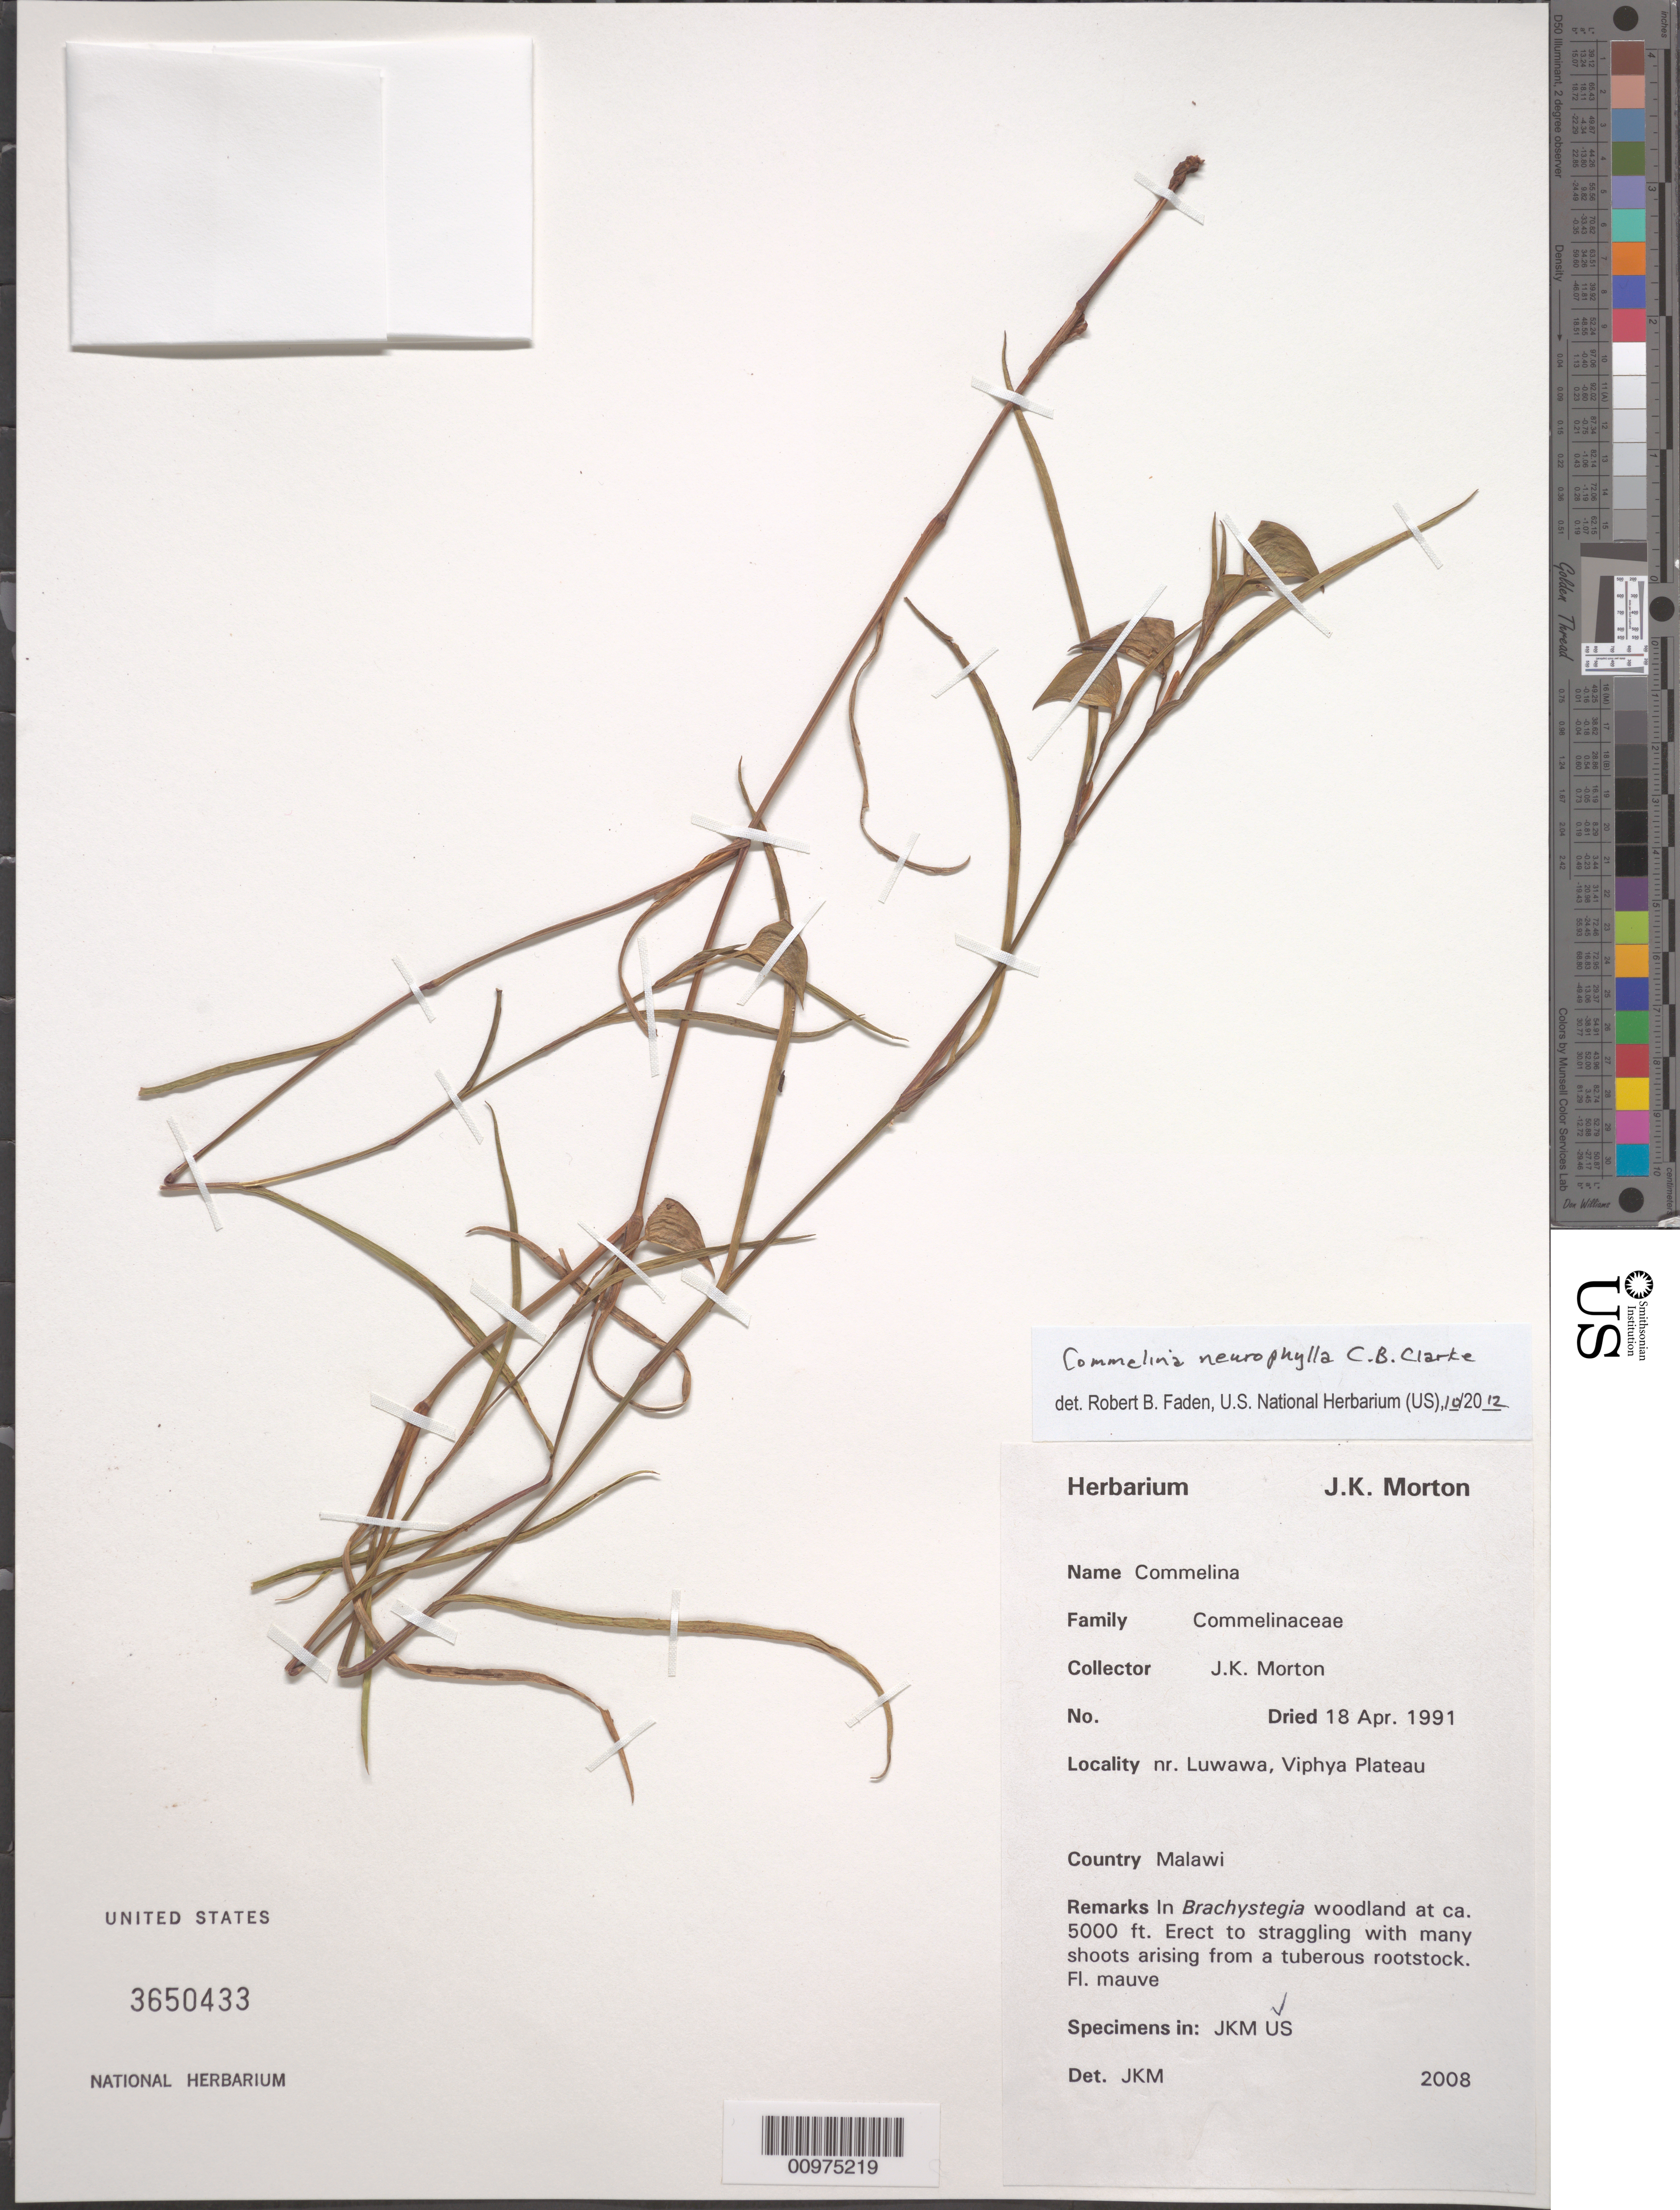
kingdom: Plantae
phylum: Tracheophyta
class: Liliopsida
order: Commelinales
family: Commelinaceae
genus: Commelina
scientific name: Commelina neurophylla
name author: C.B. Clarke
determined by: Faden, Robert B., (US), Smithsonian Institution - National Museum of Natural History (UNITED STATES)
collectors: J. K. Morton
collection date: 1991-04-18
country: Malawi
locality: nr. Luwawa, Viphya Plateau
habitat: In Brachystegia woodland at ca. 5000 ft.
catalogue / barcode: US 3650433